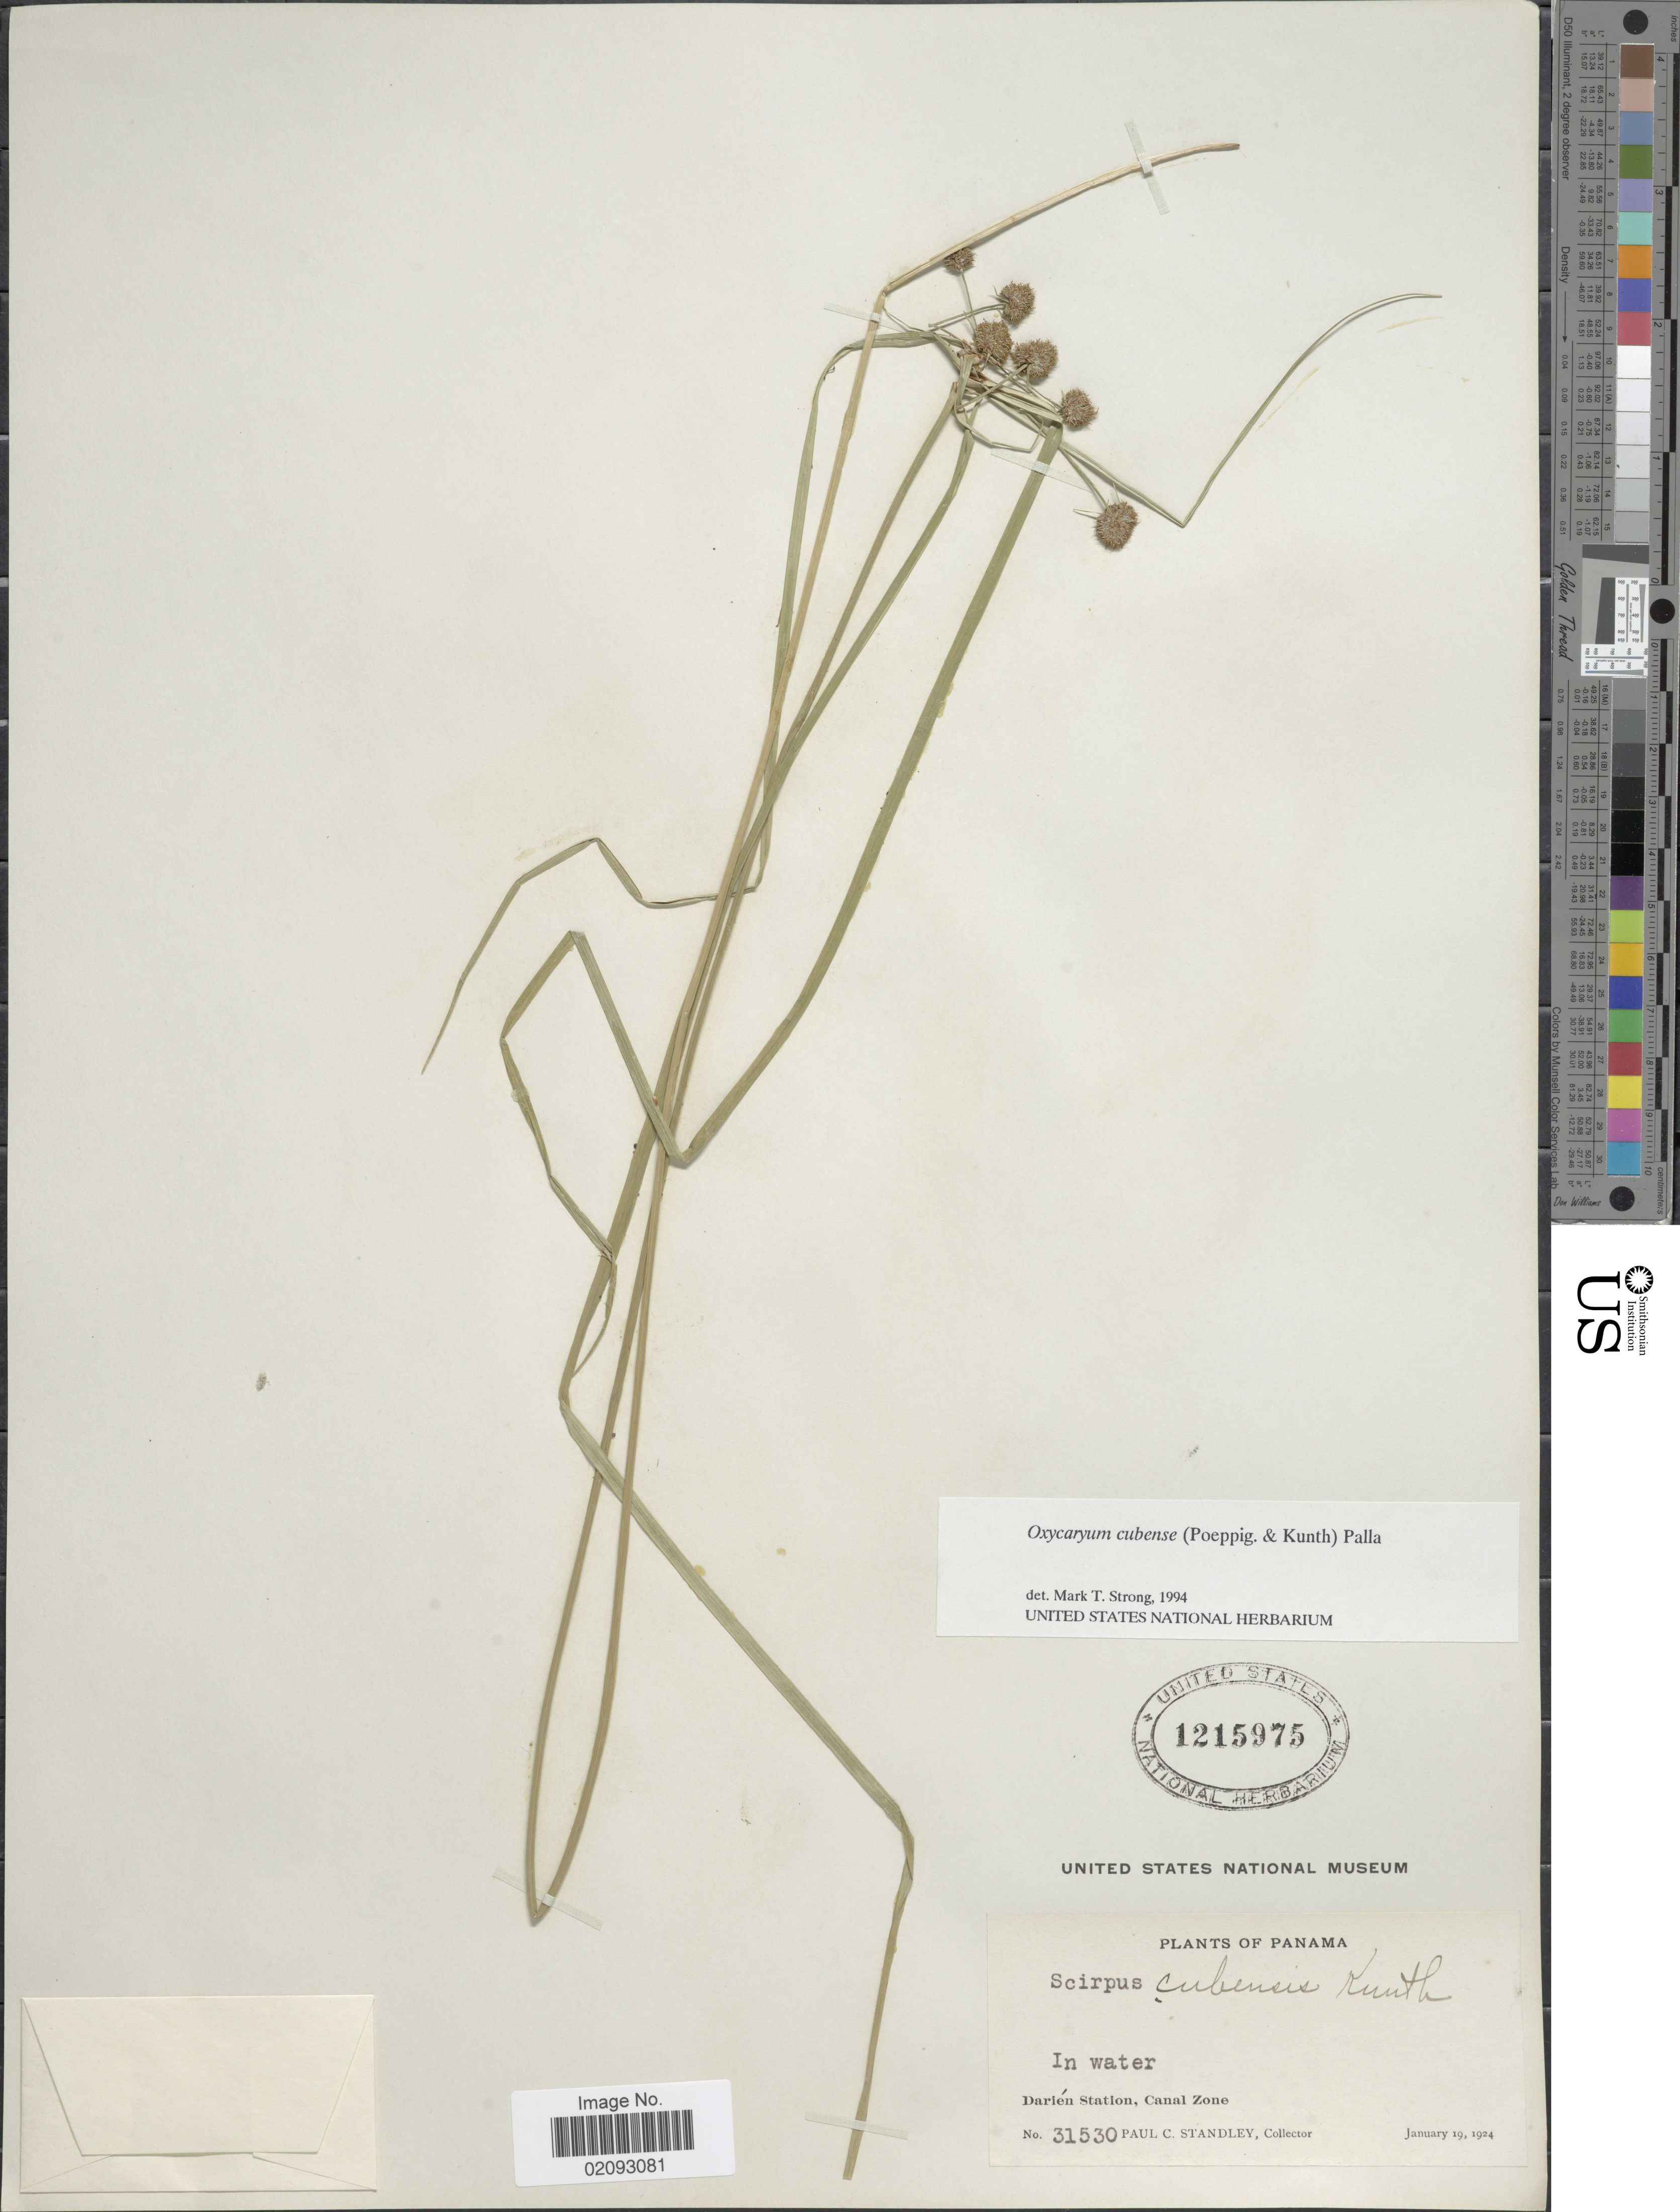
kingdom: Plantae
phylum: Tracheophyta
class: Liliopsida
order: Poales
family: Cyperaceae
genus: Cyperus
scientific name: Cyperus blepharoleptos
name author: Steud.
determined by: Strong, M. T., (US), Smithsonian Institution - National Museum of Natural History (UNITED STATES)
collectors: P. C. Standley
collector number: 31530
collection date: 1924-01-19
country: Panama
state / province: Darién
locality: In water, Darien Station, Canal Zone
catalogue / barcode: US 1215975